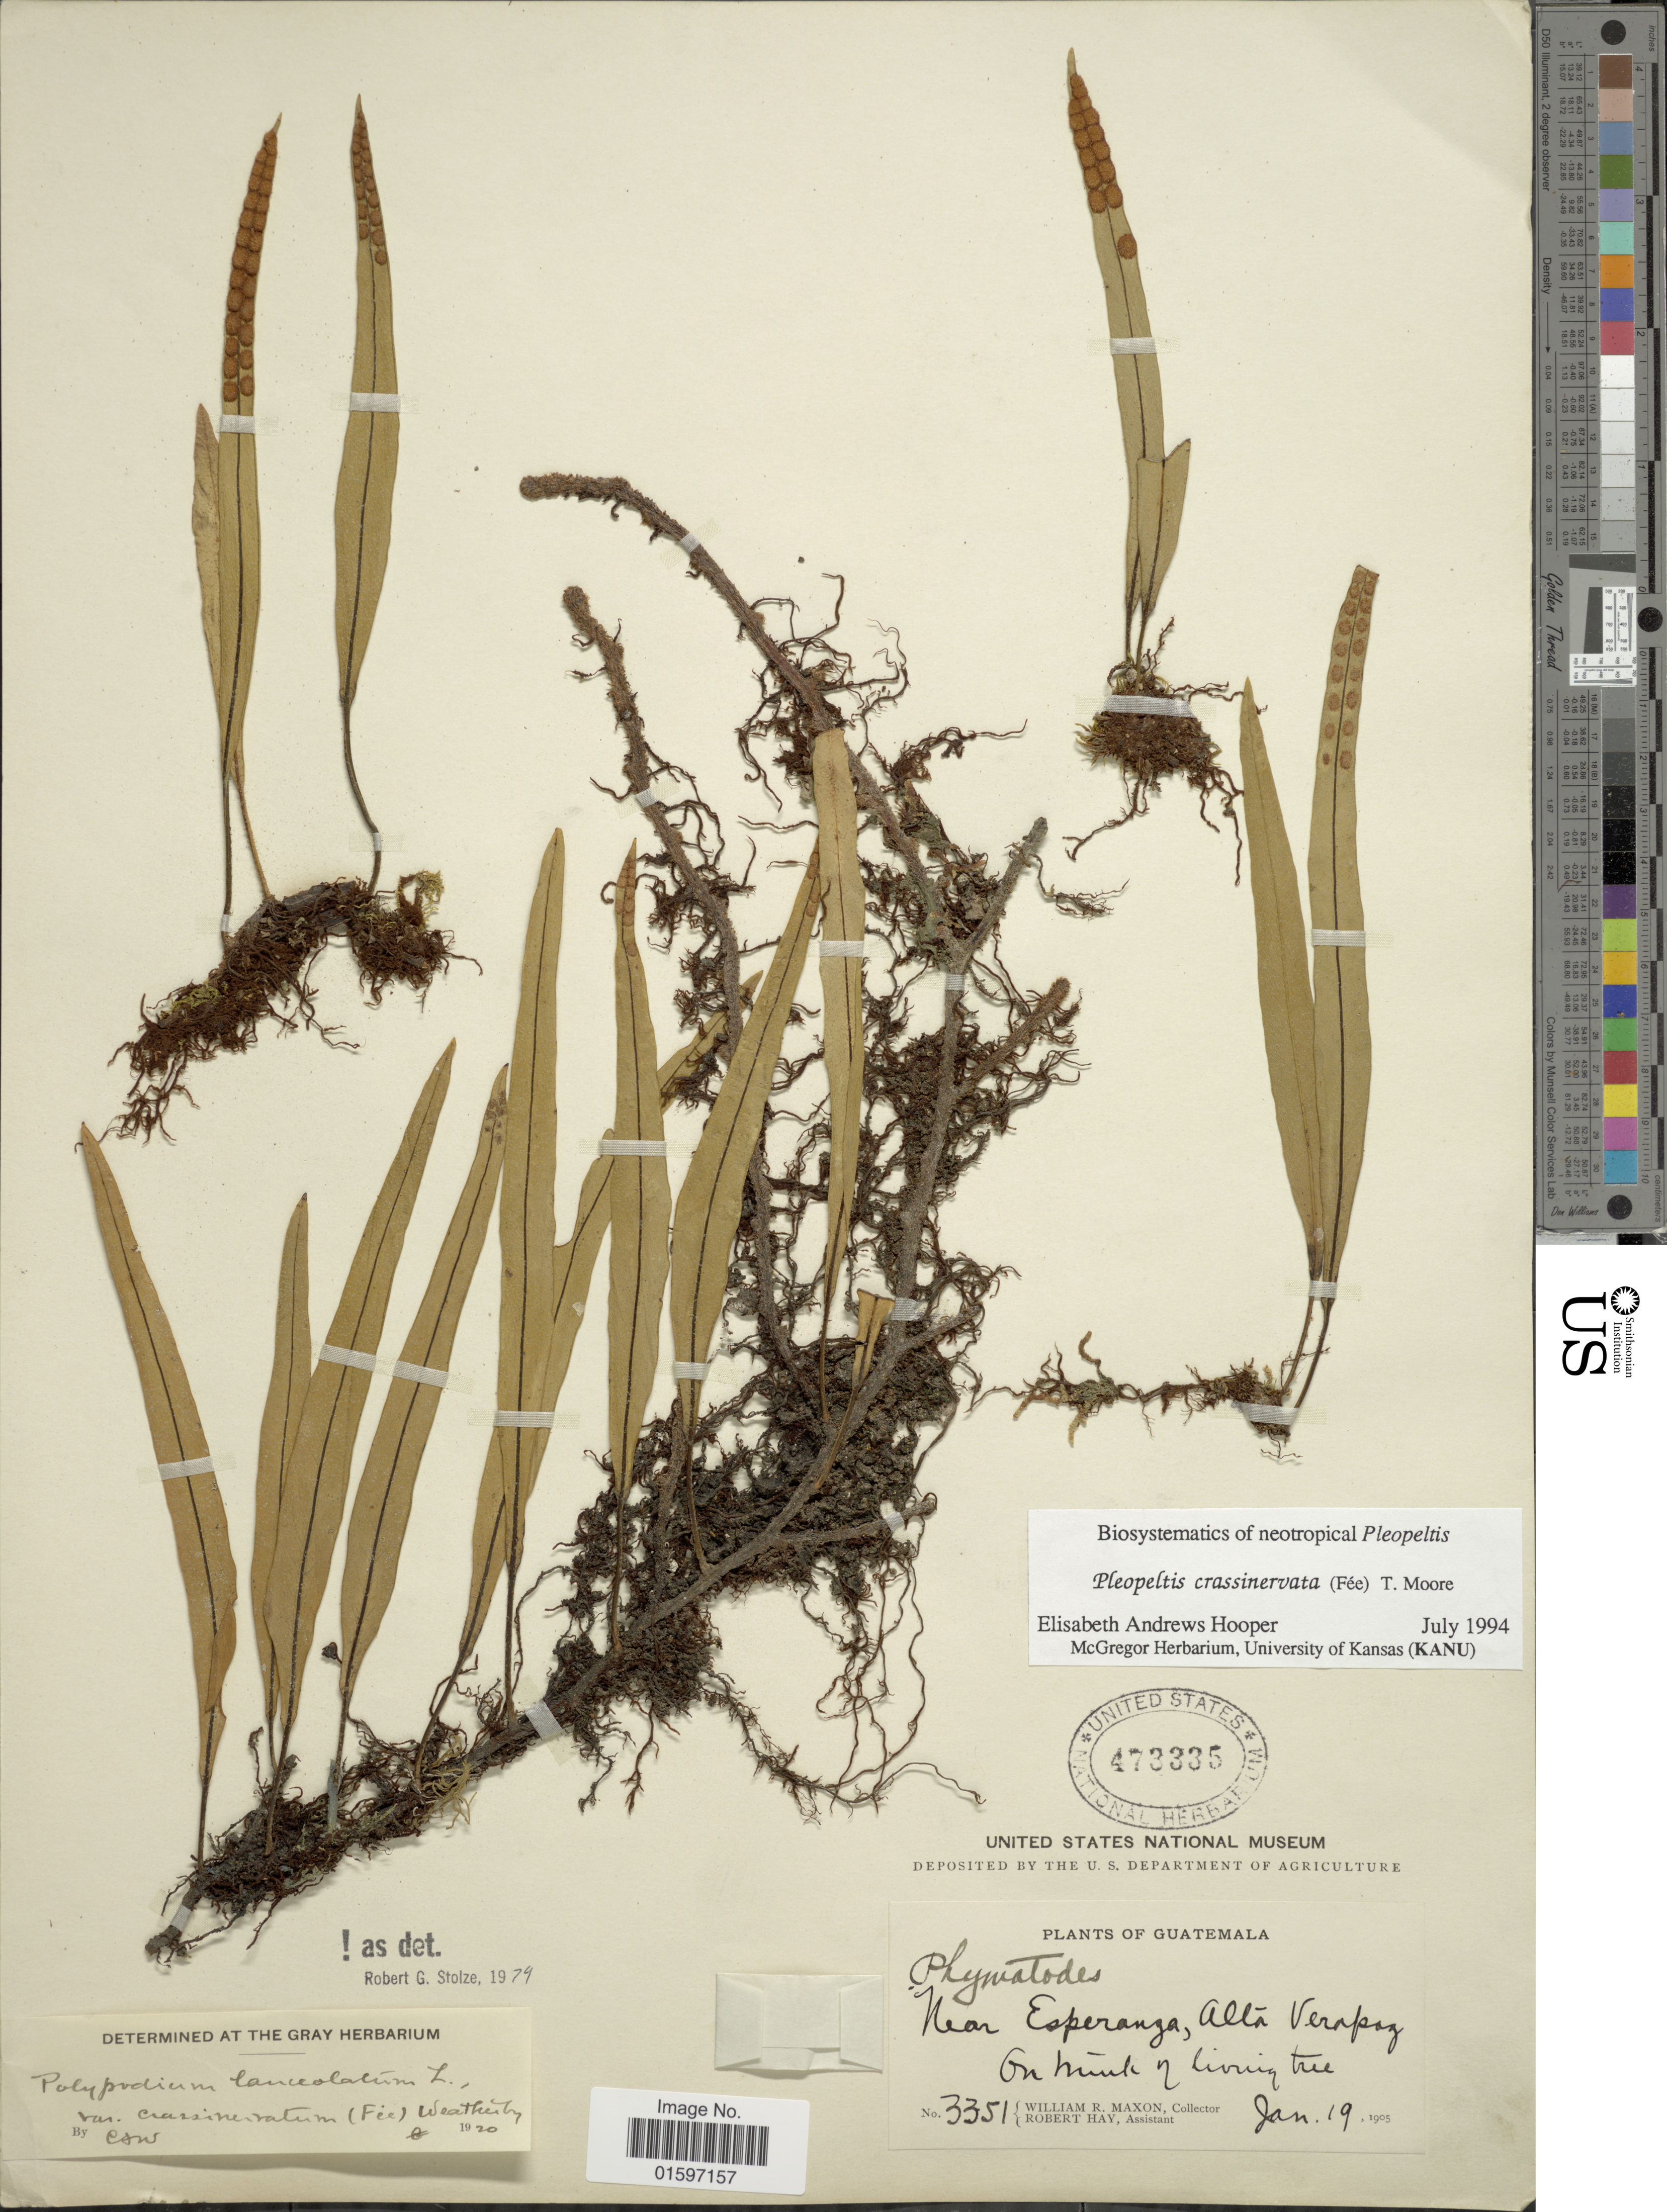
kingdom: Plantae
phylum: Tracheophyta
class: Polypodiopsida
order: Polypodiales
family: Polypodiaceae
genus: Pleopeltis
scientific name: Pleopeltis crassinervata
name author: (Fée) T. Moore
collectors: W. R. Maxon & R. H. Hay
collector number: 3351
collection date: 1905-01-19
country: Guatemala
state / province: Alta Verapaz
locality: Near, Esperanza, Alta Verapaz, on trunk of living tree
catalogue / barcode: US 473335